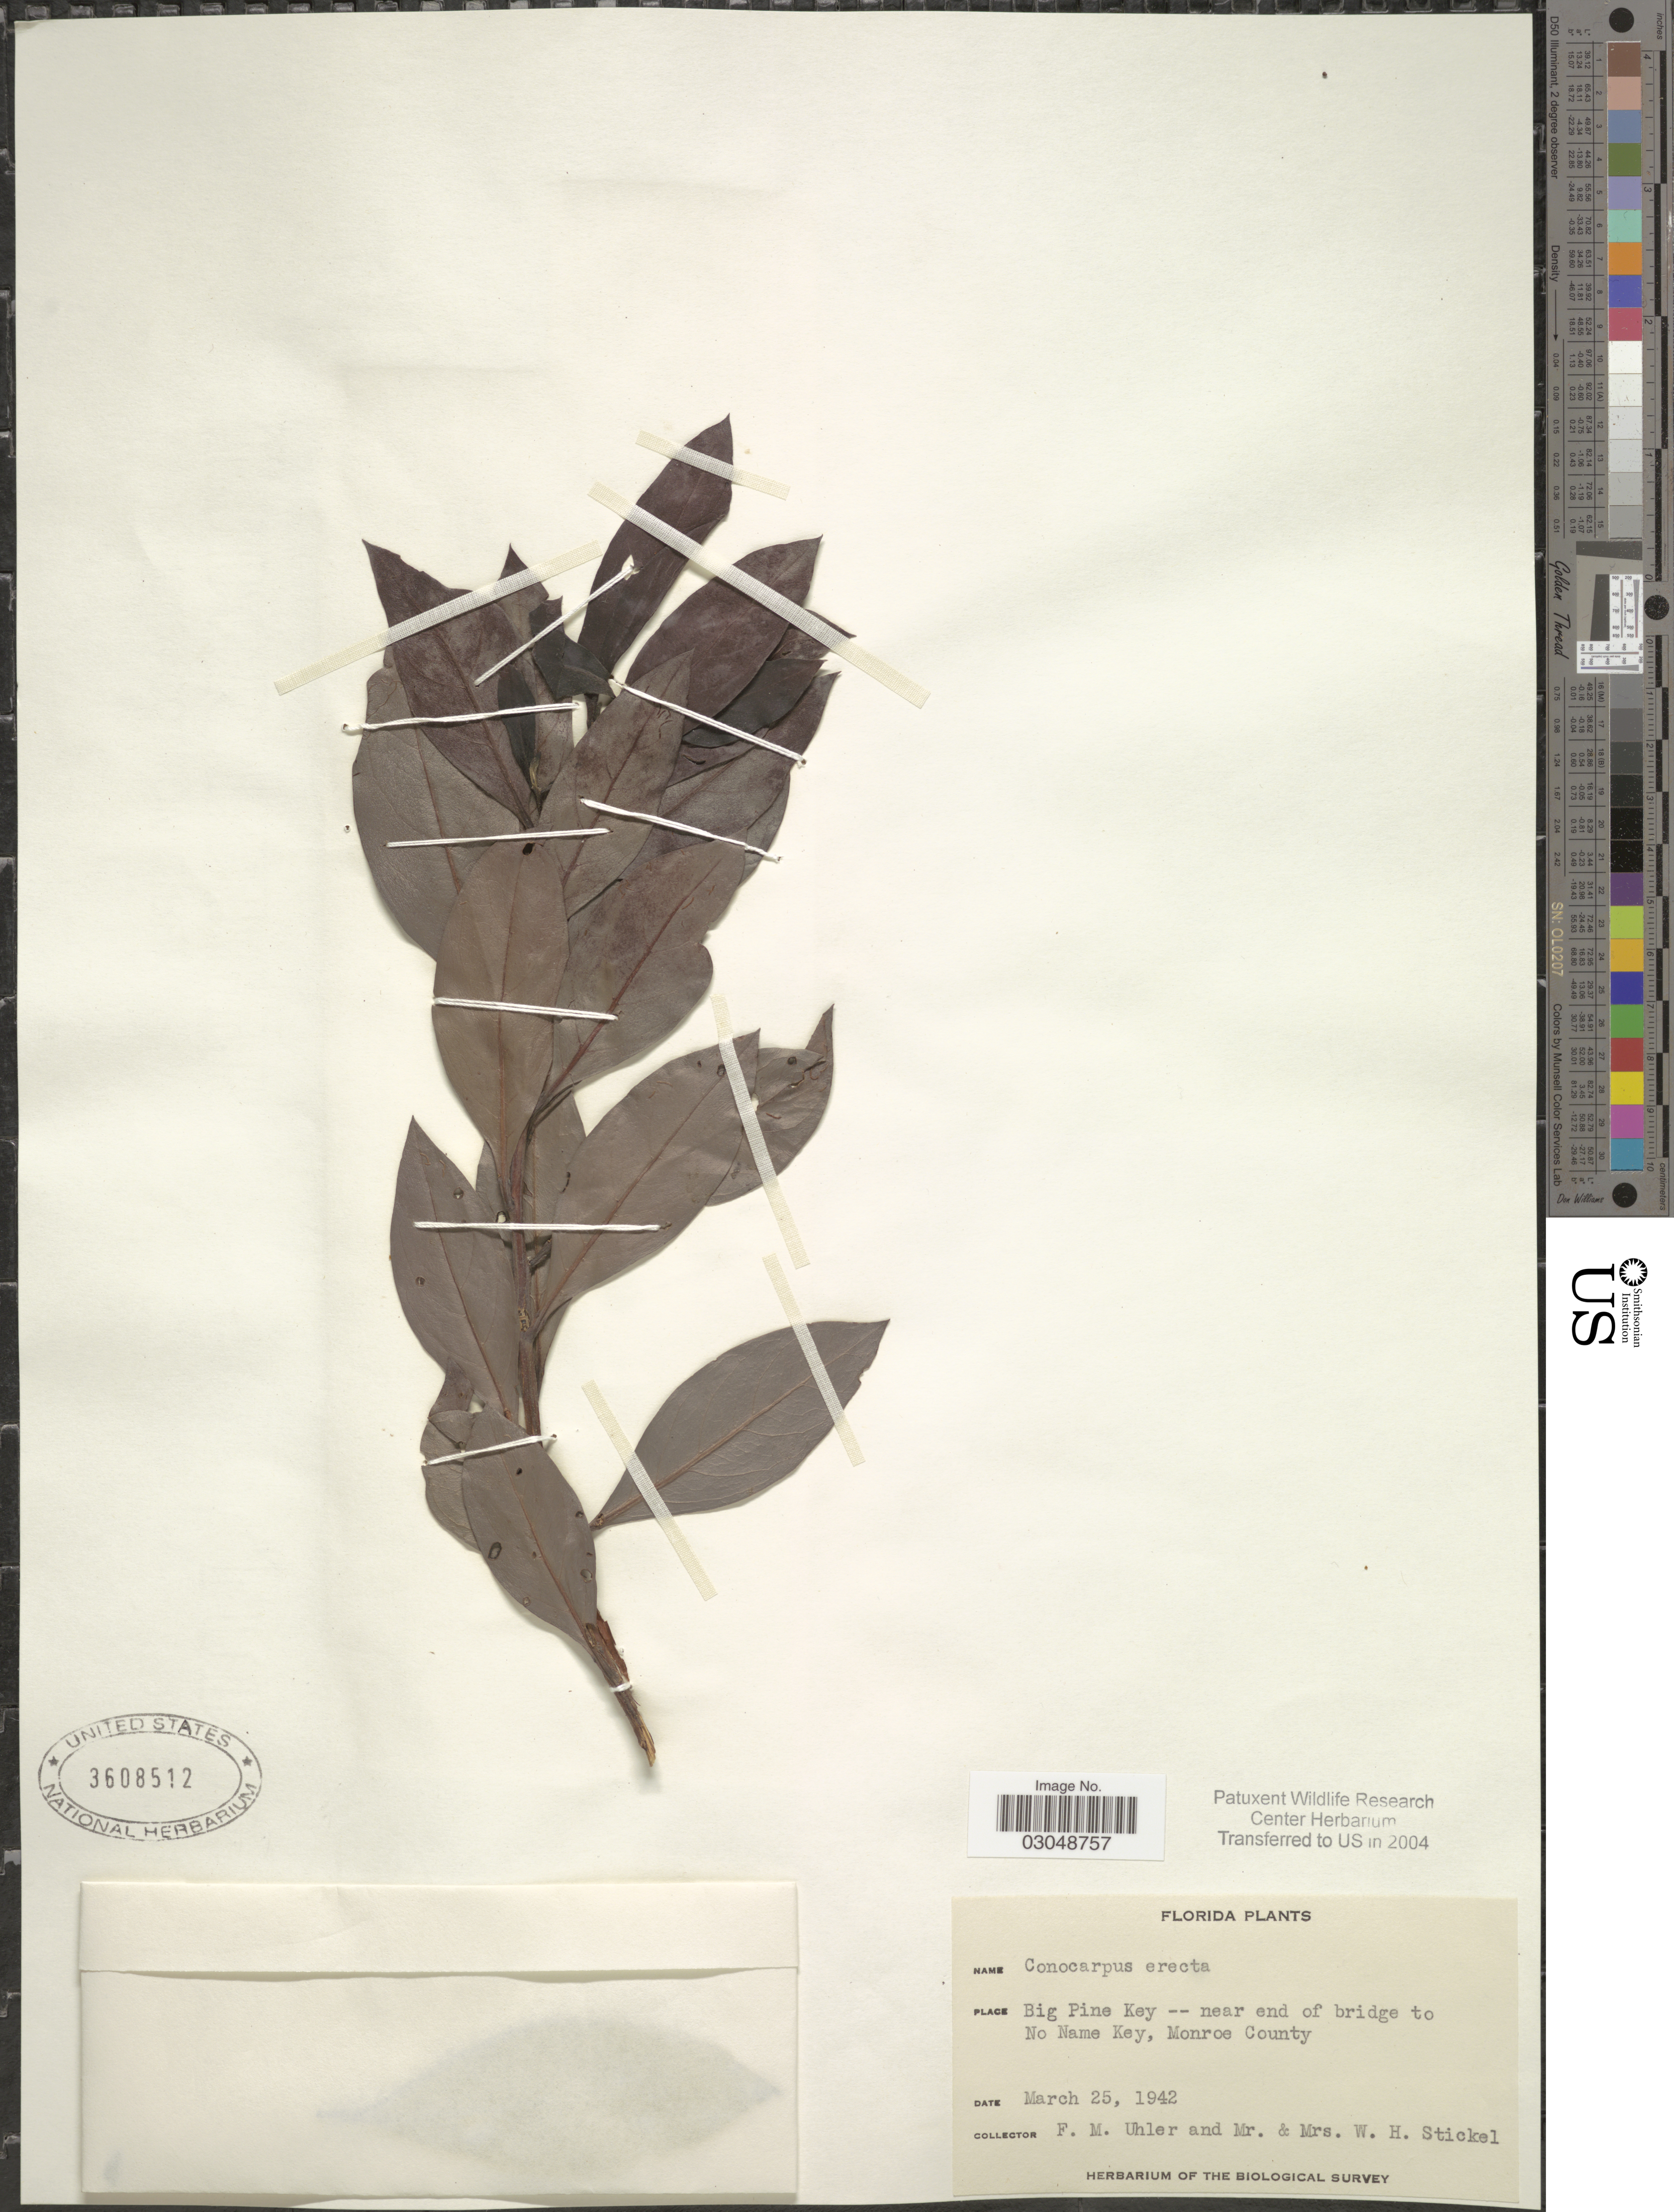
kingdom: Plantae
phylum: Tracheophyta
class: Magnoliopsida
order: Myrtales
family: Combretaceae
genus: Conocarpus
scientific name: Conocarpus erectus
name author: L.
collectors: F. M. Uhler, W. Stickel & W. Stickel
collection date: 1942-03-25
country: United States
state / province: Florida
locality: Big Pine Key -- near end of bridge to No Name Key, Monroe County.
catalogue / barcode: US 3608512